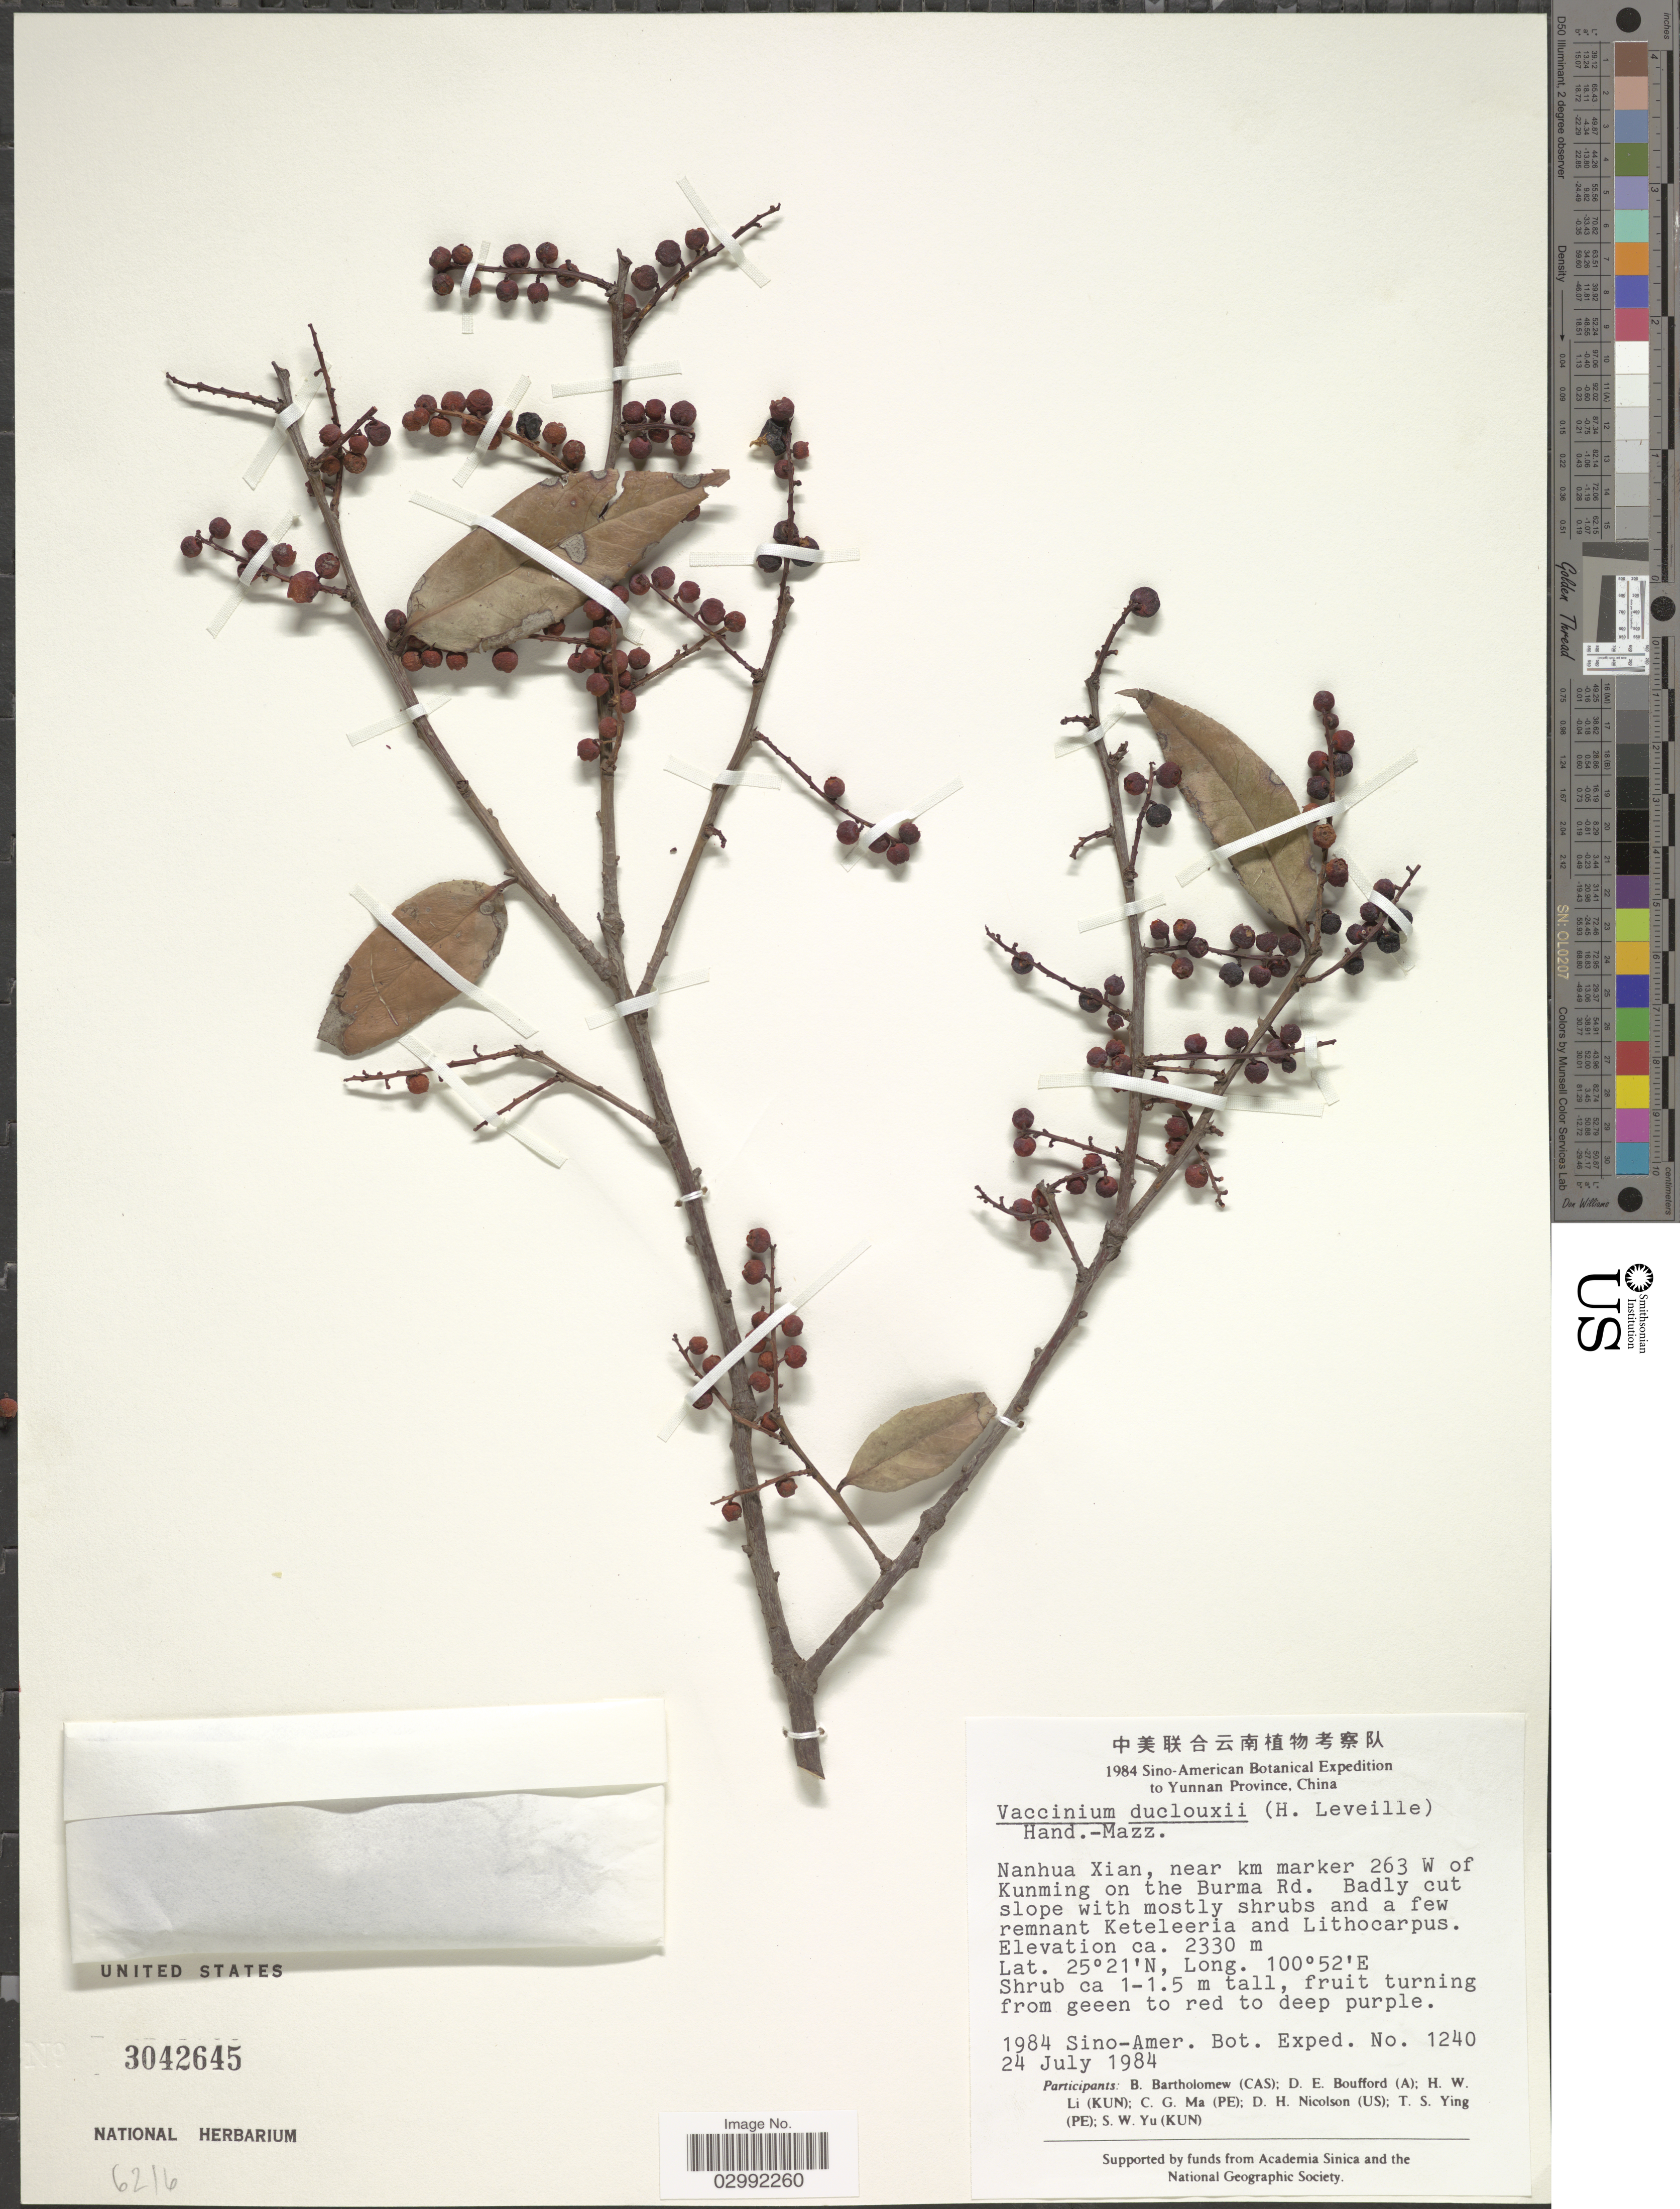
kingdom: Plantae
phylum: Tracheophyta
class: Magnoliopsida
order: Ericales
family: Ericaceae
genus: Vaccinium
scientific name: Vaccinium sprengelii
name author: (G. Don) Sleumer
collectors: Sino-Amer. Bot. Exped. 1984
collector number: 1240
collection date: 1984-07-24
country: China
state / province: Yunnan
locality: Nanhua Xian, near km marker 263 W of Kunming on the Burma Rd.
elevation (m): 2330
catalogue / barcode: US 3042645